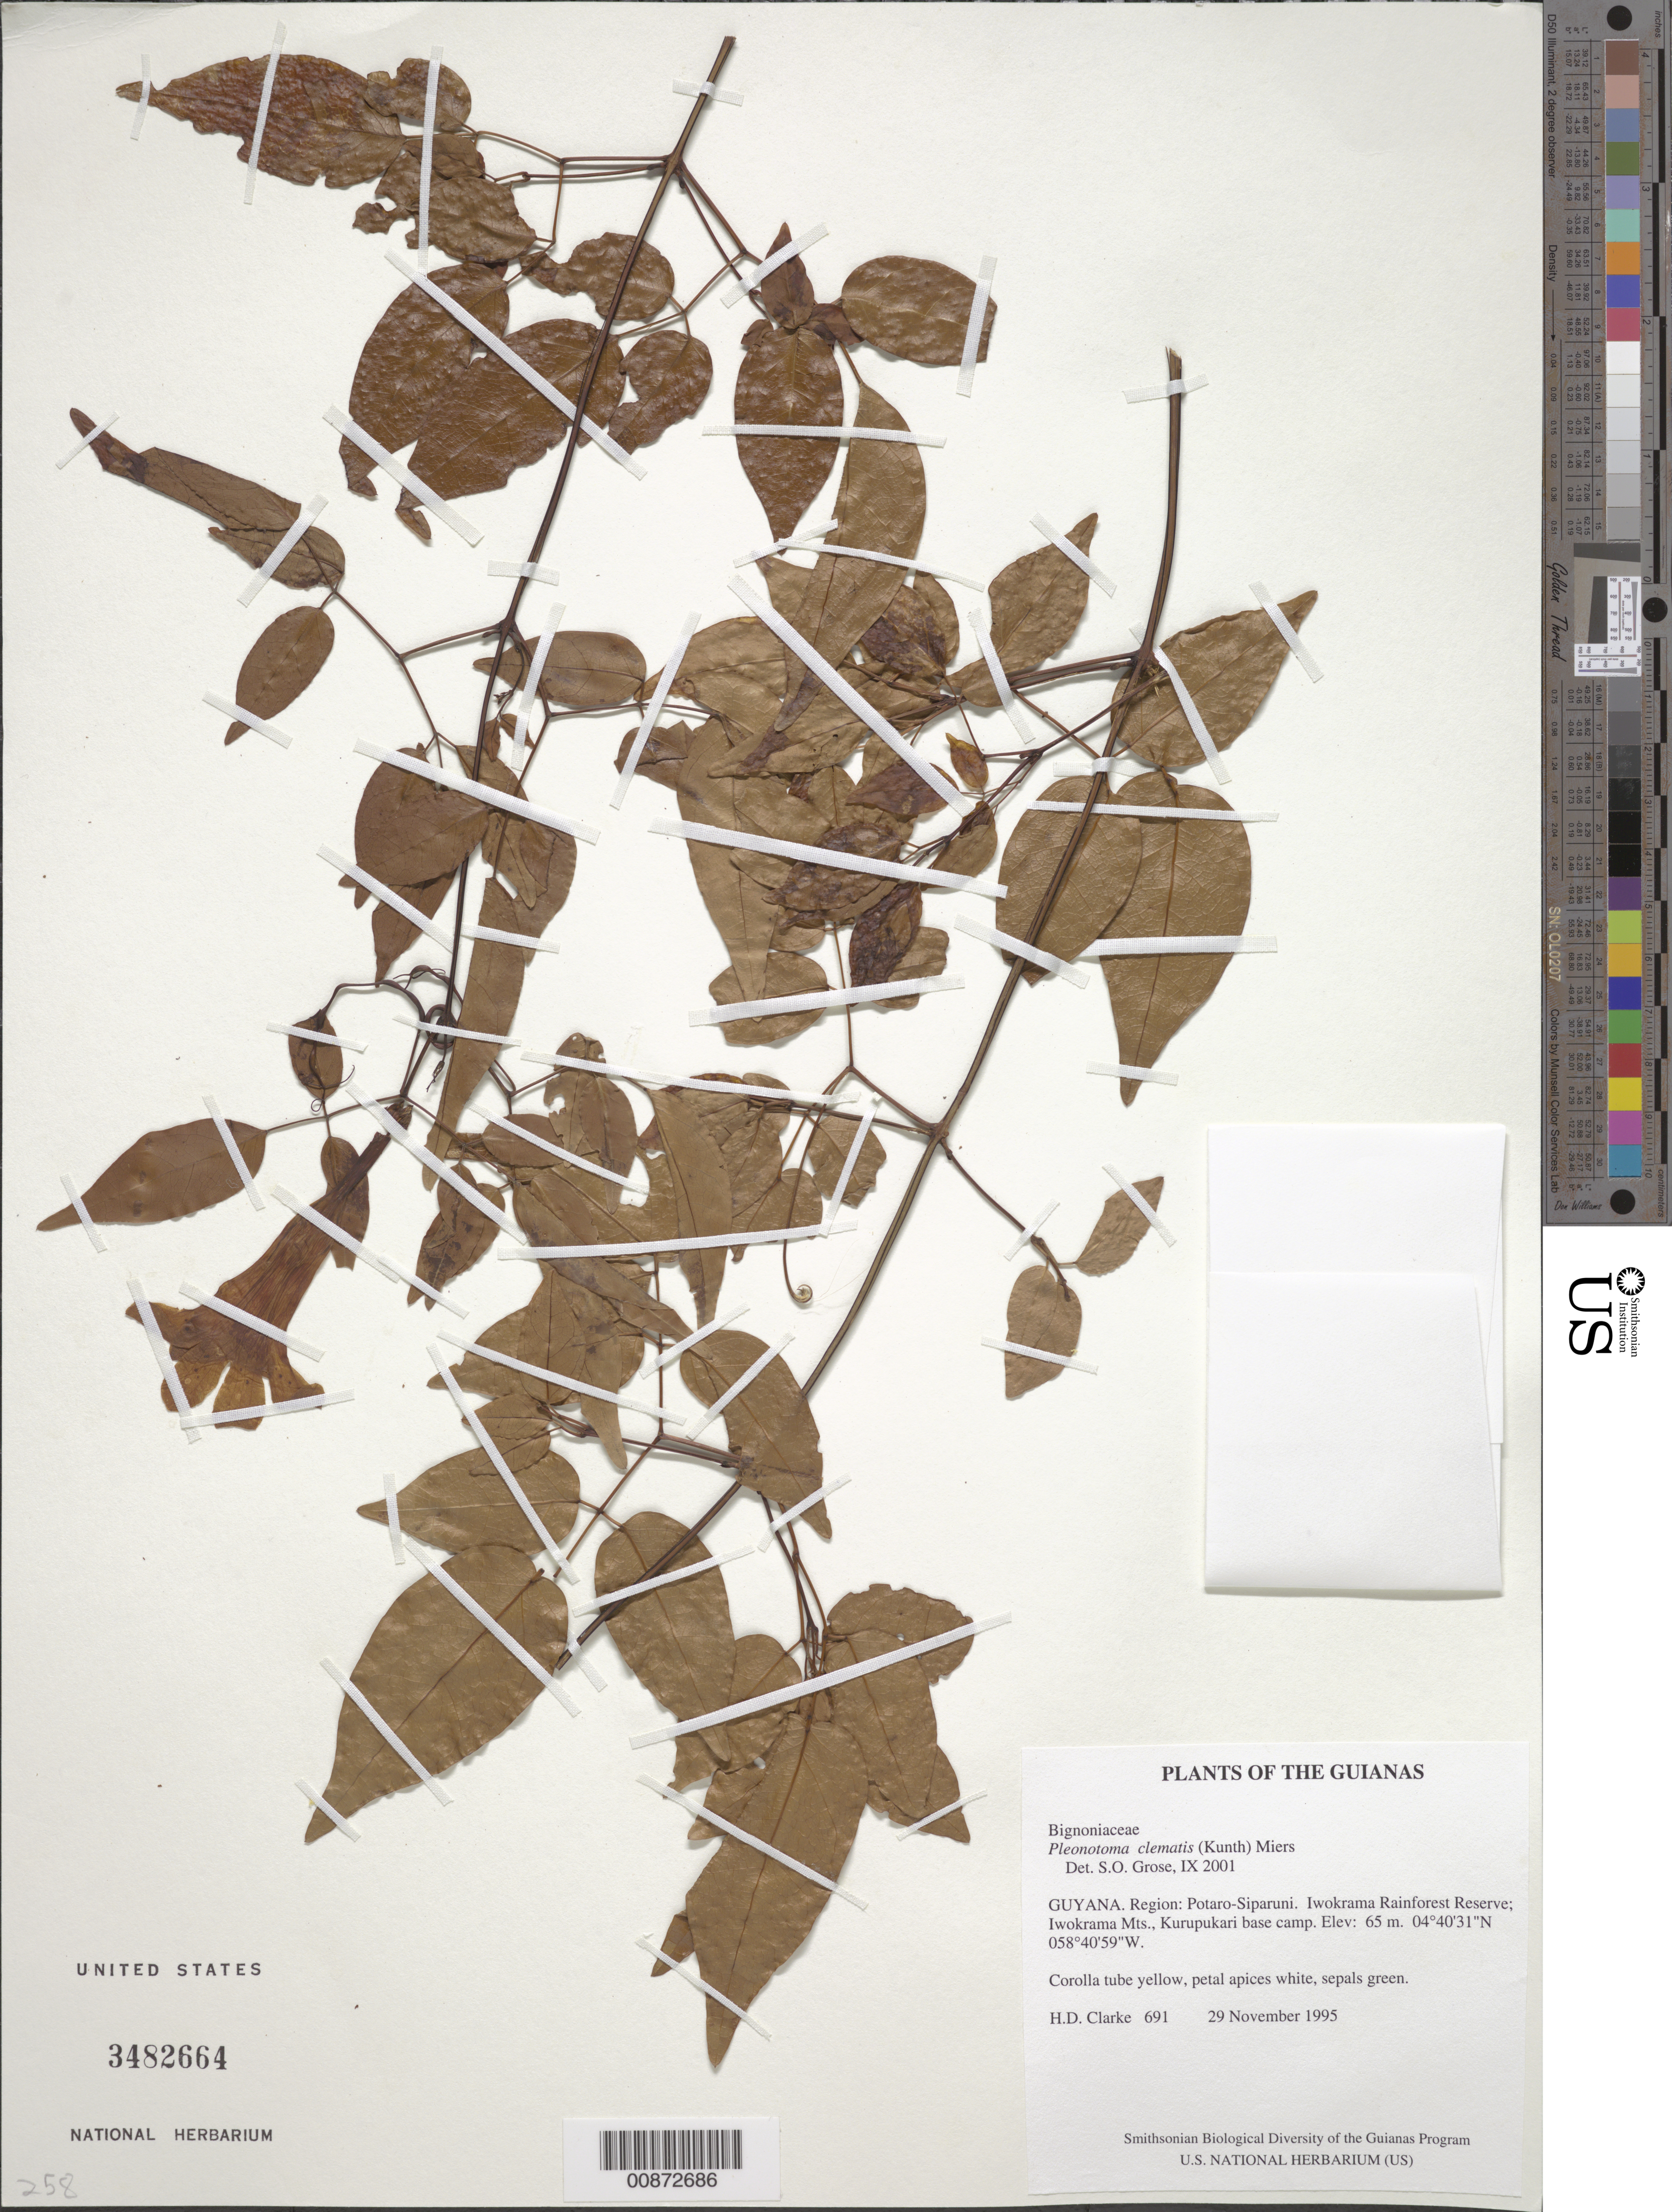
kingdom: Plantae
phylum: Tracheophyta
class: Magnoliopsida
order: Lamiales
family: Bignoniaceae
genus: Pleonotoma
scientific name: Pleonotoma clematis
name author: (Kunth) Miers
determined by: Grose, S. O.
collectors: H. D. Clarke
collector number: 691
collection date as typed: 29 November 1995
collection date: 1995-11-29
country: Guyana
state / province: Potaro-Siparuni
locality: Iwokrama Rainforest Reserve; Iwokrama Mts., Kurupukari base camp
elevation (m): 65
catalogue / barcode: US 3482664